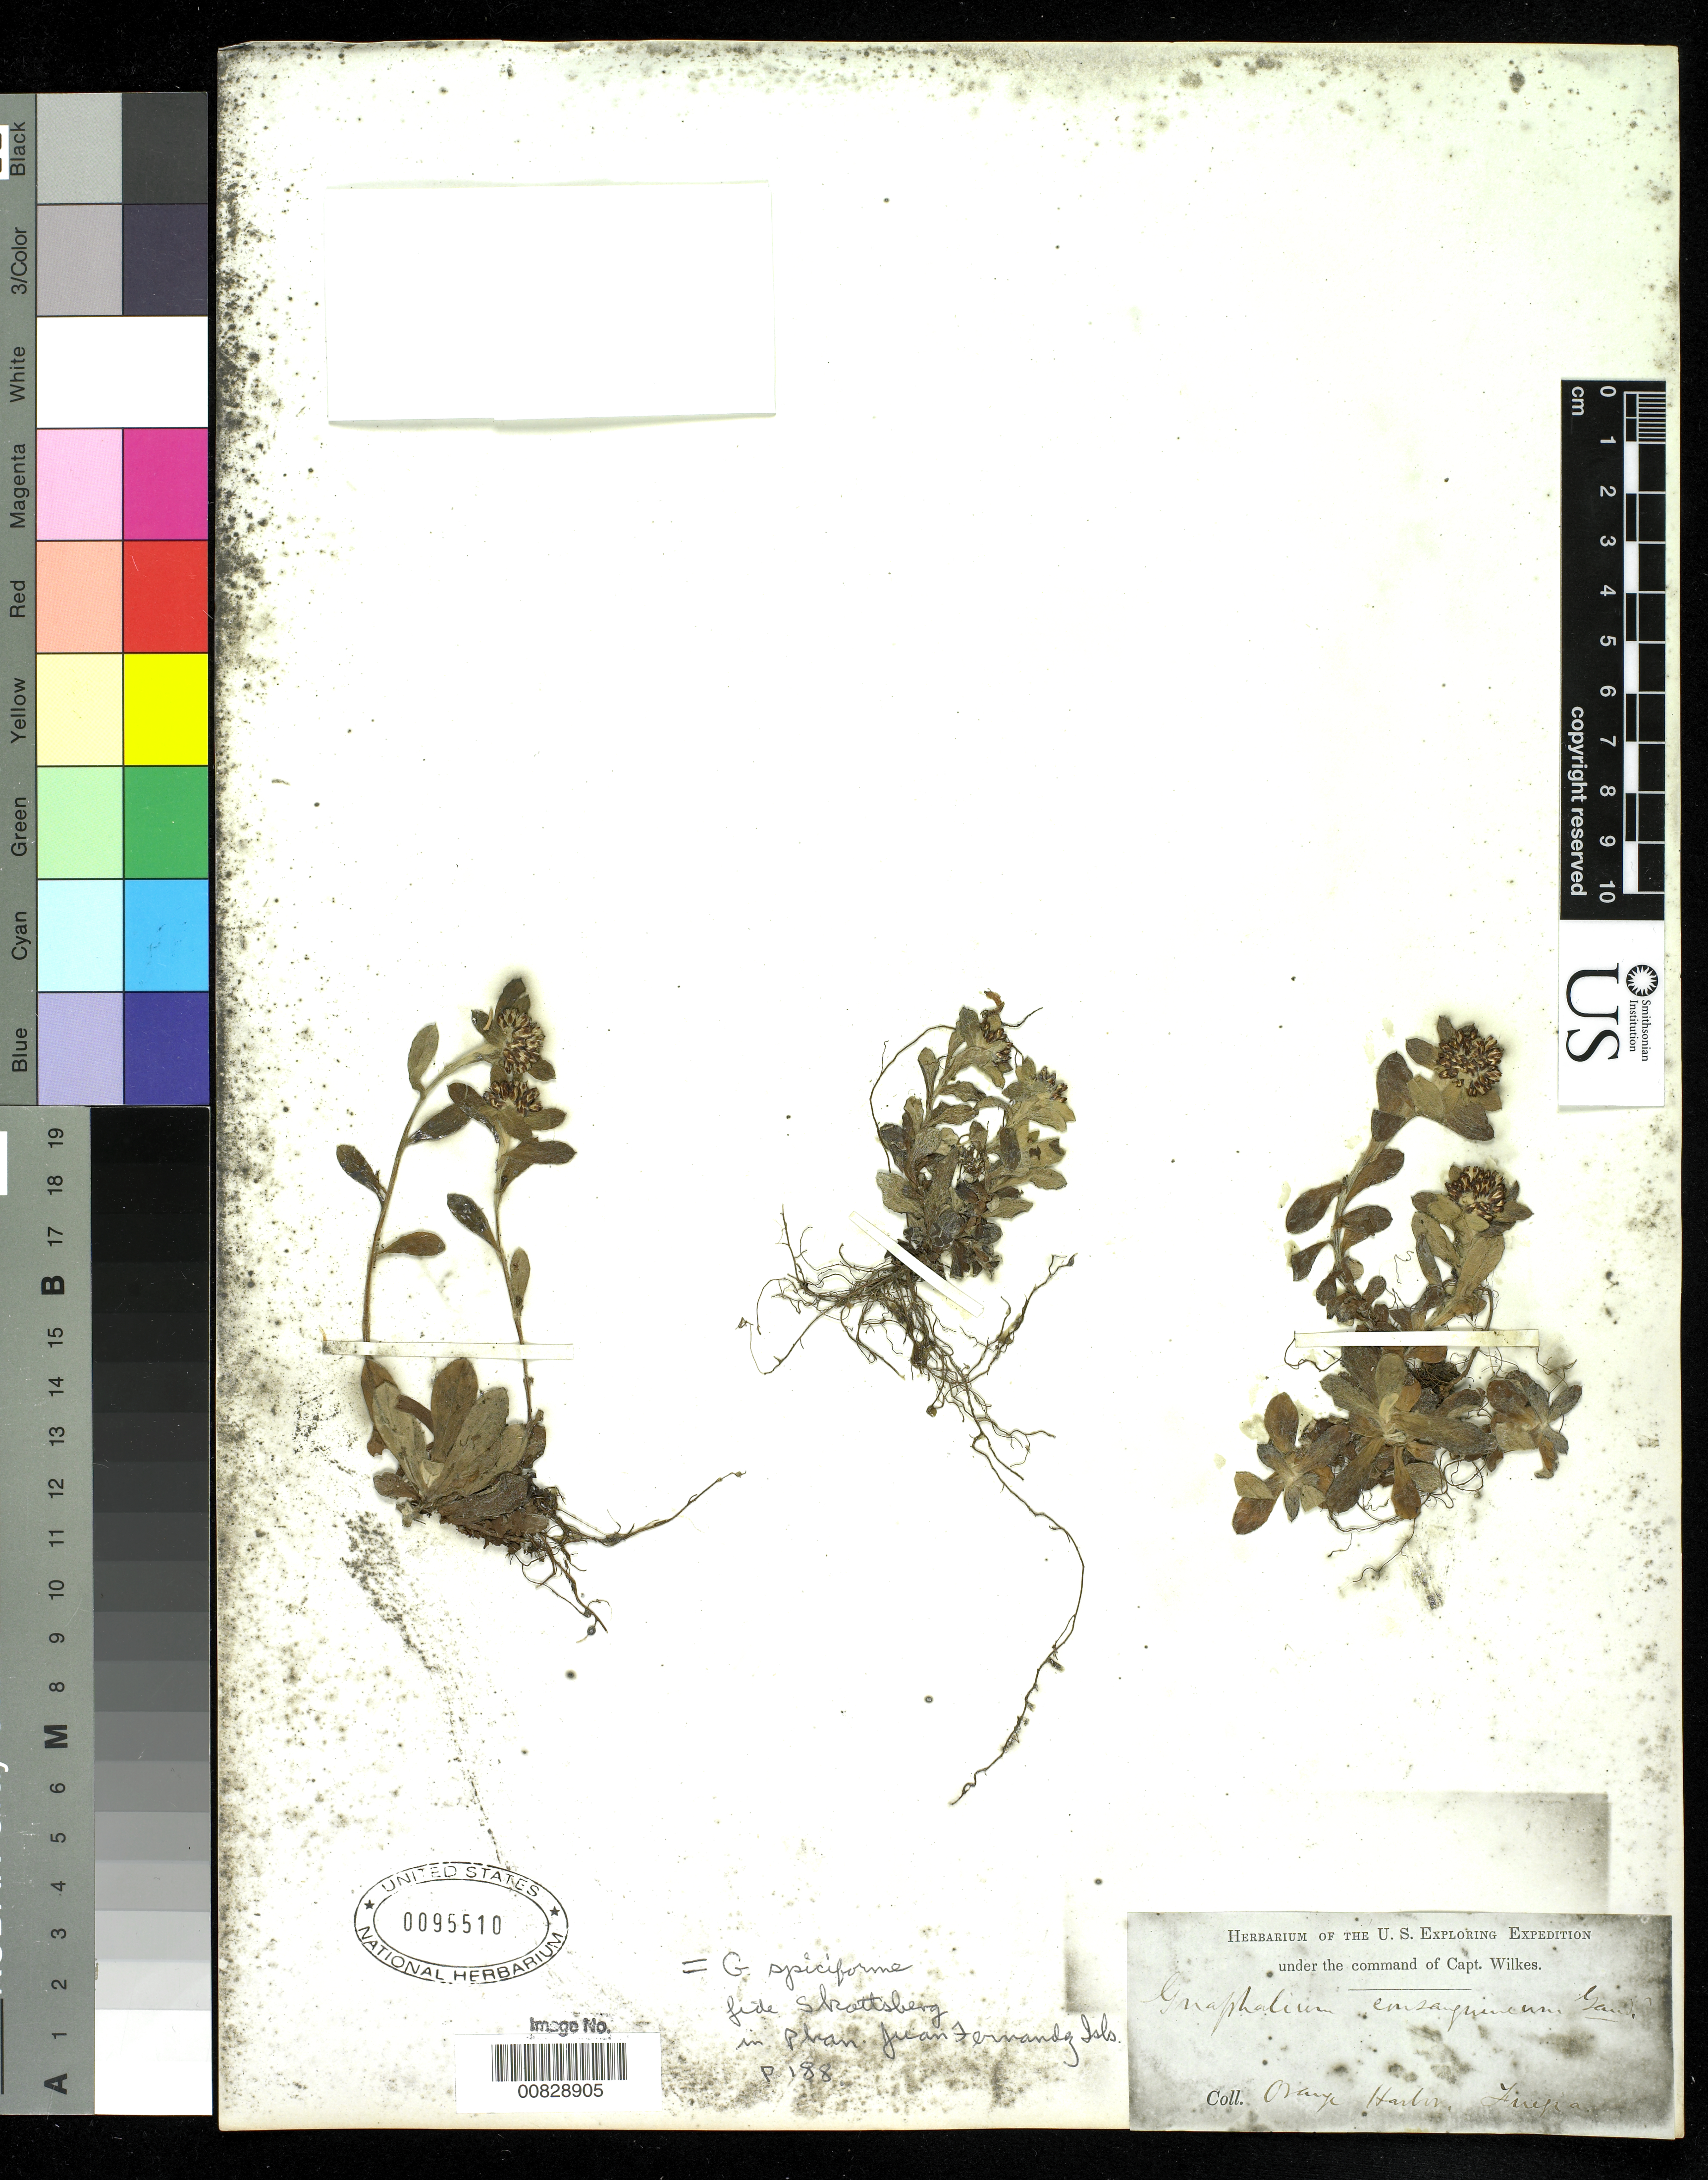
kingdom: Plantae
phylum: Tracheophyta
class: Magnoliopsida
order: Asterales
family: Asteraceae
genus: Gnaphalium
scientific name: Gnaphalium consanguineum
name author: Gaudich.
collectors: Wilkes Explor. Exped.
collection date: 1838/1842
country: Chile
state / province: Magallanes y de la Antártica Chilena (XII)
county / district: Tierra del Fuego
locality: Orange Harbor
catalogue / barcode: US 95510